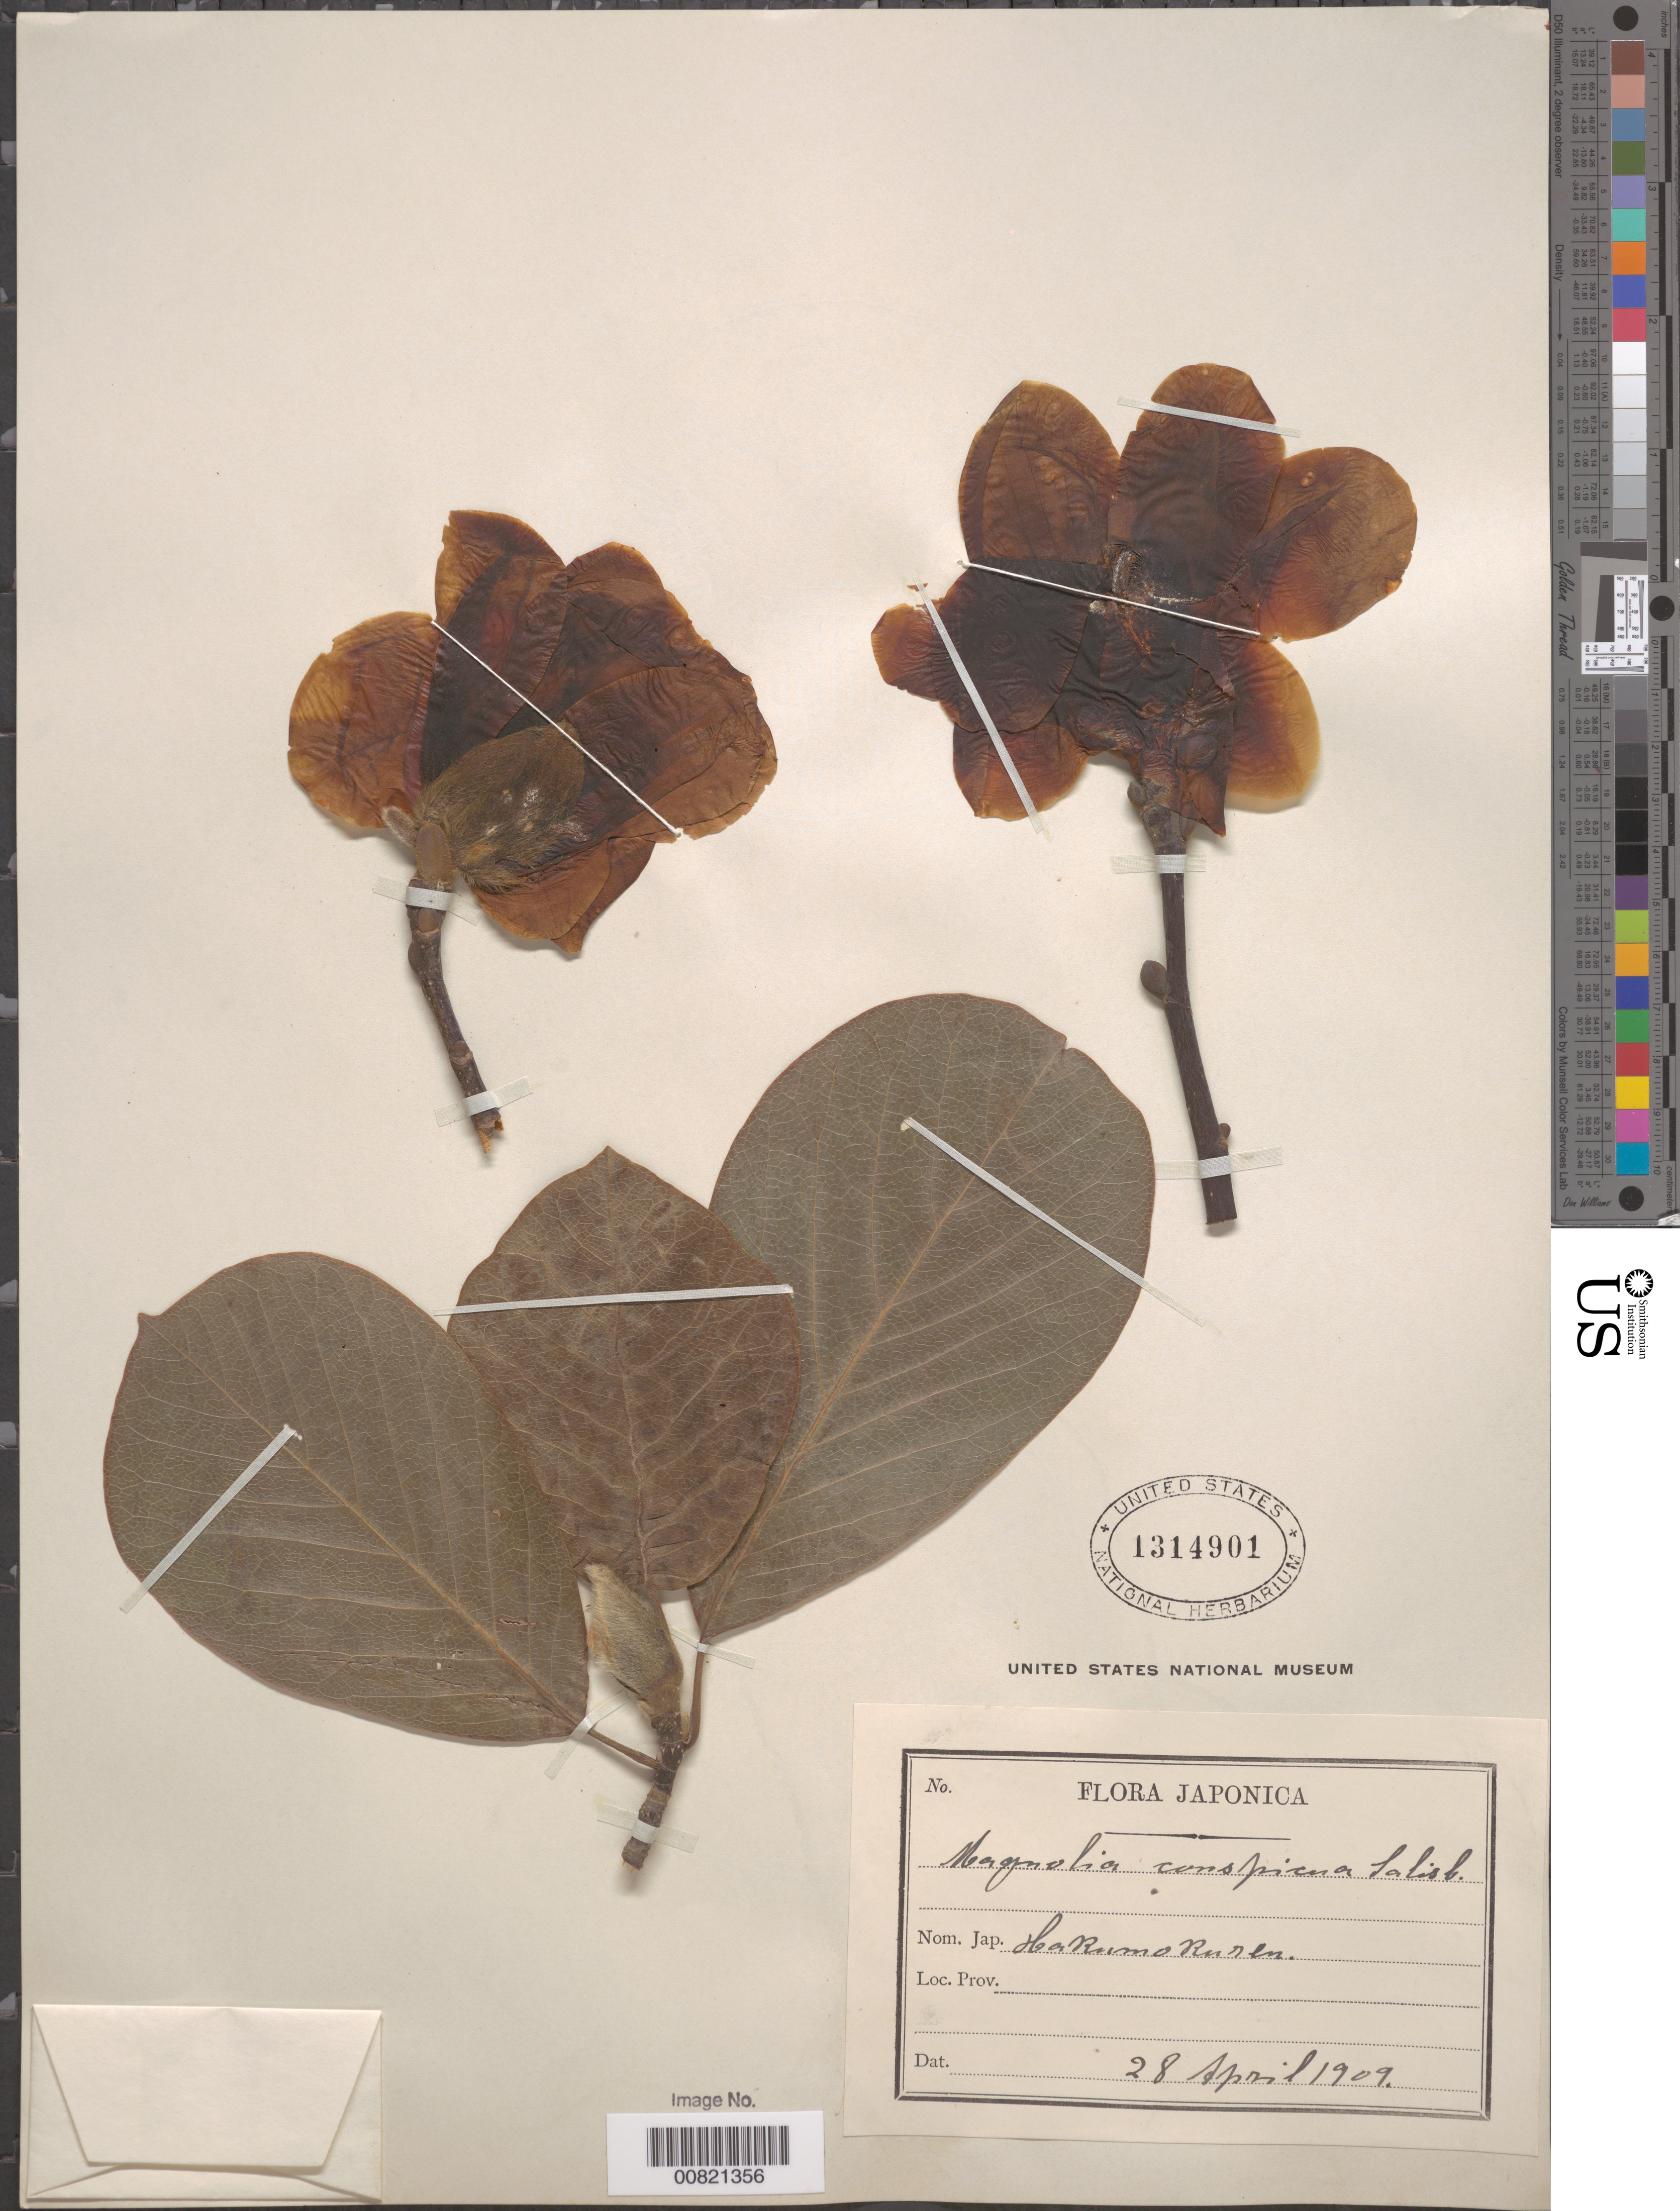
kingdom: Plantae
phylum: Tracheophyta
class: Magnoliopsida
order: Magnoliales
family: Magnoliaceae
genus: Magnolia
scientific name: Magnolia conspicua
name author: Salisb.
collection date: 1909-04-28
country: Japan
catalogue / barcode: US 1314901